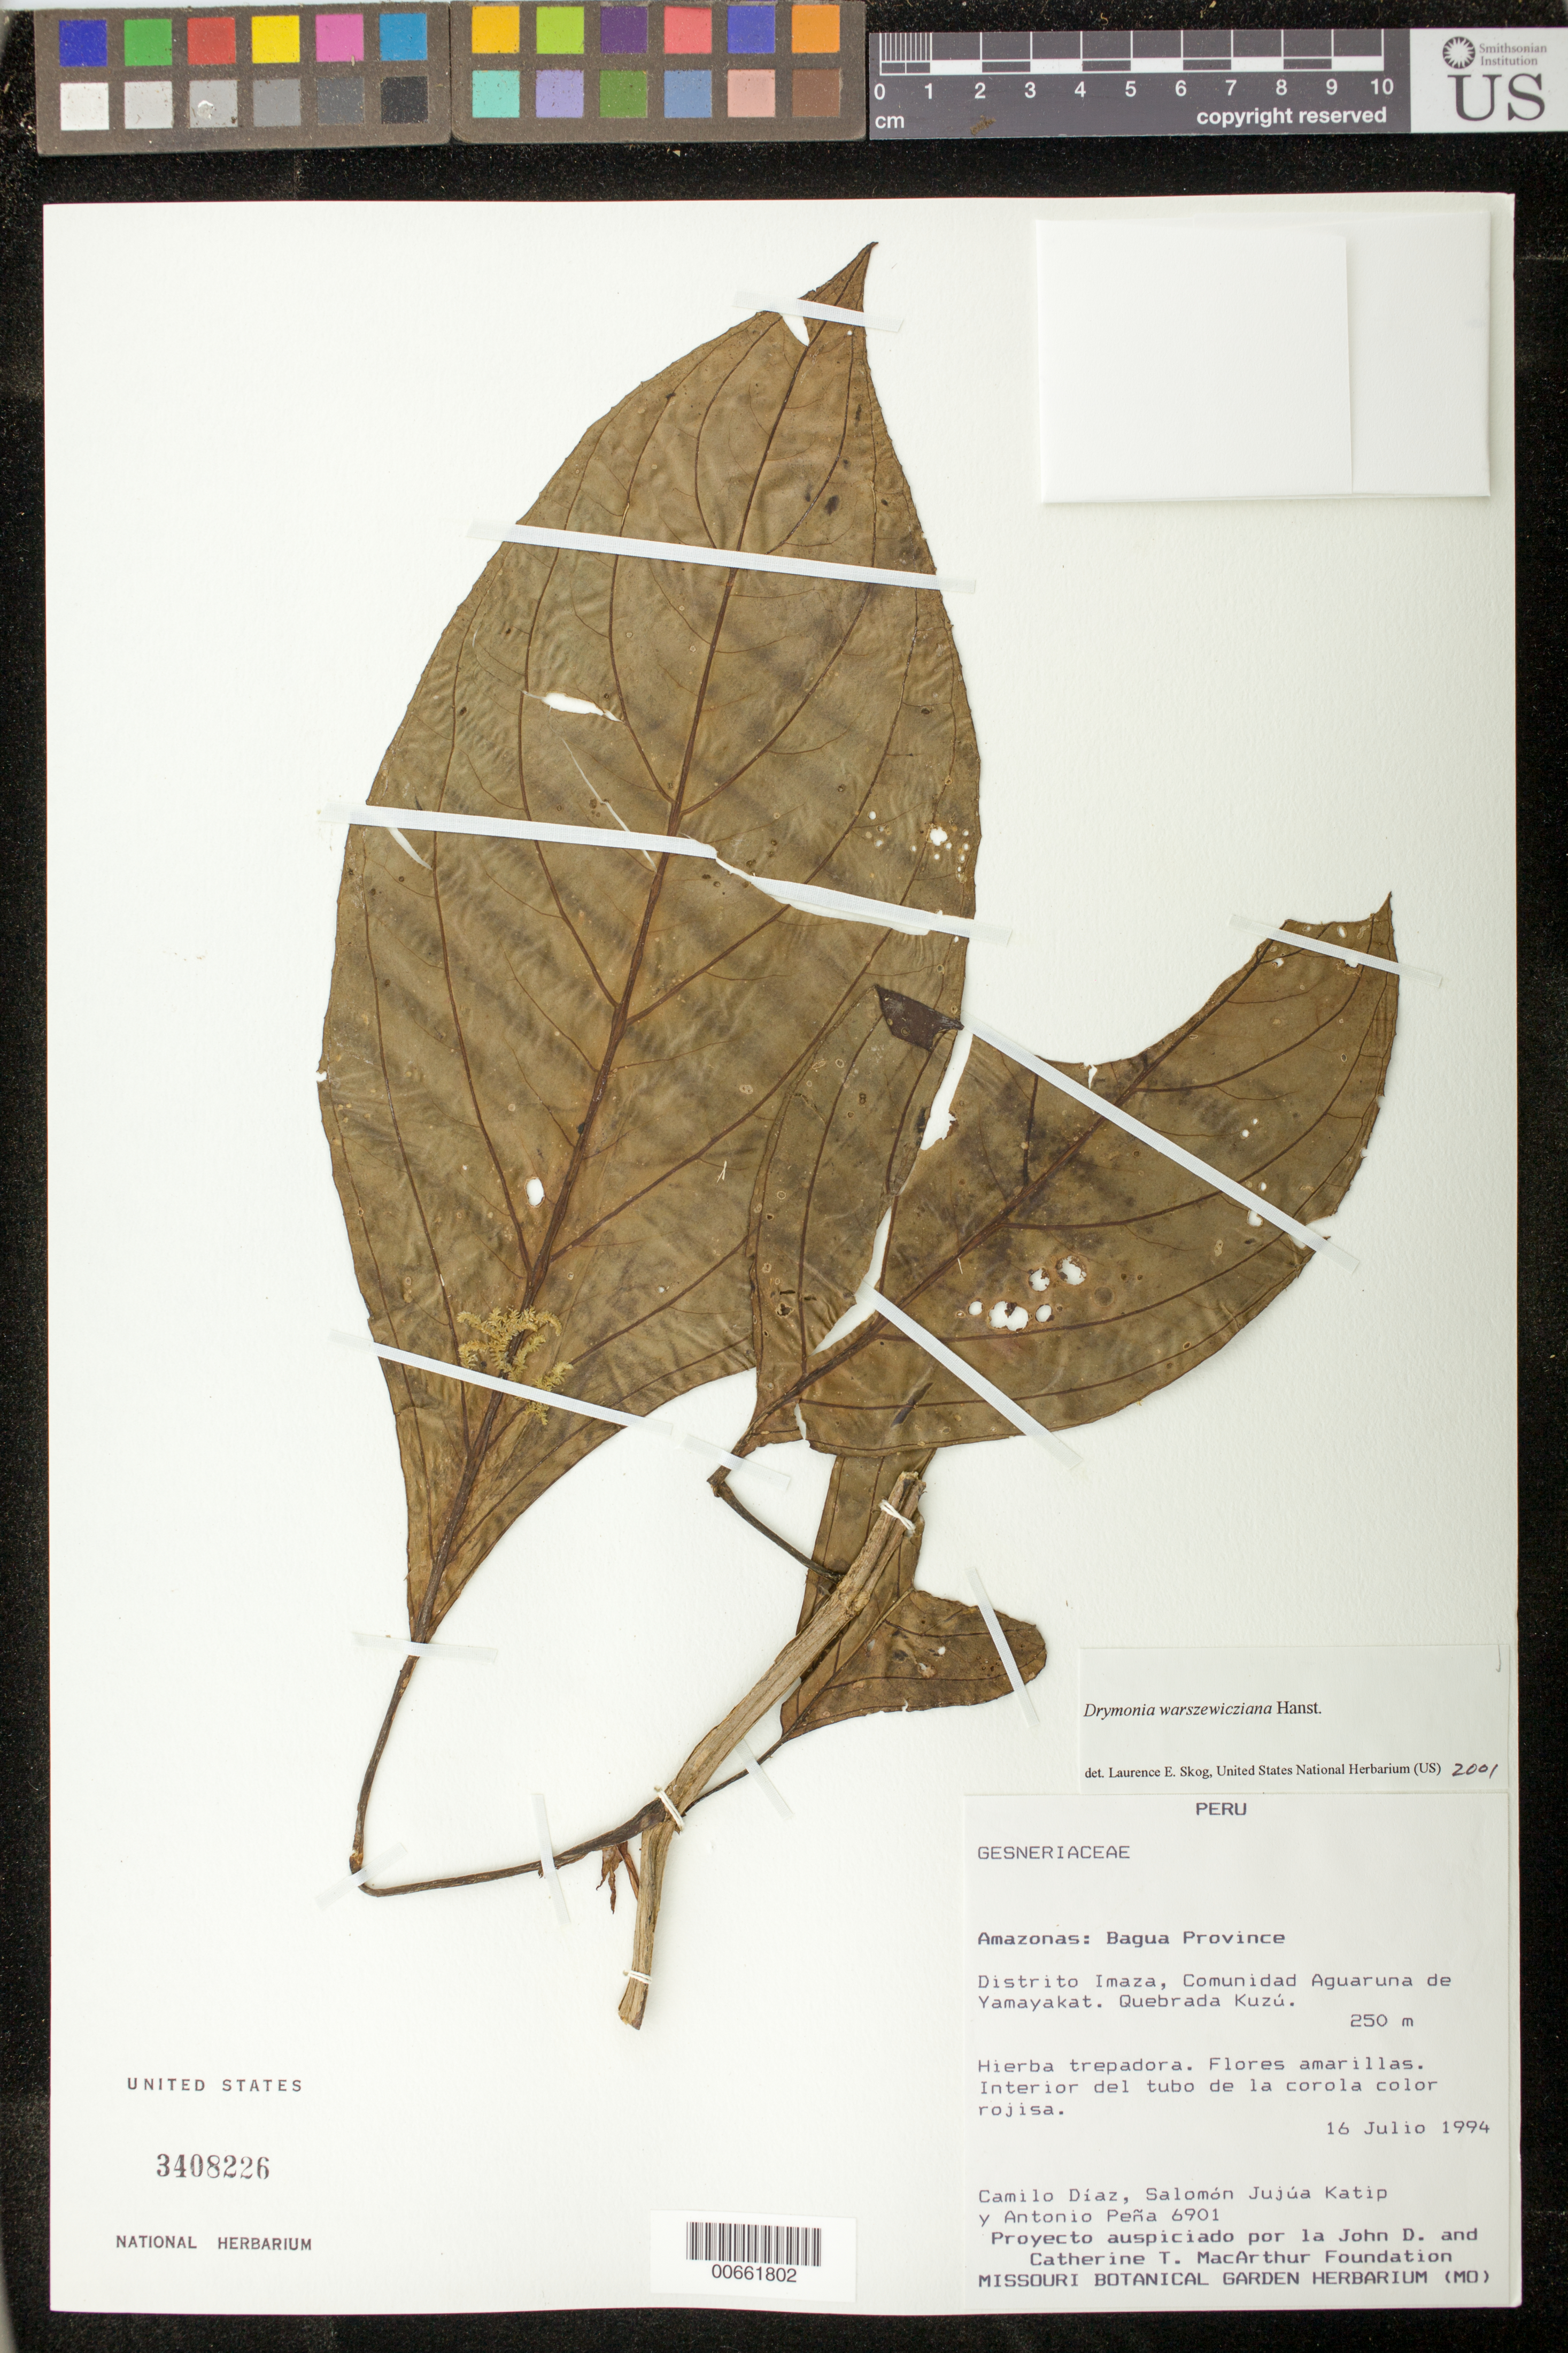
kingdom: Plantae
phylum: Tracheophyta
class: Magnoliopsida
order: Lamiales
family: Gesneriaceae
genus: Drymonia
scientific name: Drymonia warszewicziana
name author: Hanst.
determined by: Skog, Laurence E.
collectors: C. Díaz S., S. Jujúa Katip & A. Peña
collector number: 6901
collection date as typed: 16 Jul 1994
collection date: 1994-07-16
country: Peru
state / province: Amazonas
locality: Prov. Bagua; Dtto. Imaza, comunidad Aguaruna de Yamayakat; Quebrada Kuzú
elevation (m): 250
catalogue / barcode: US 3408226